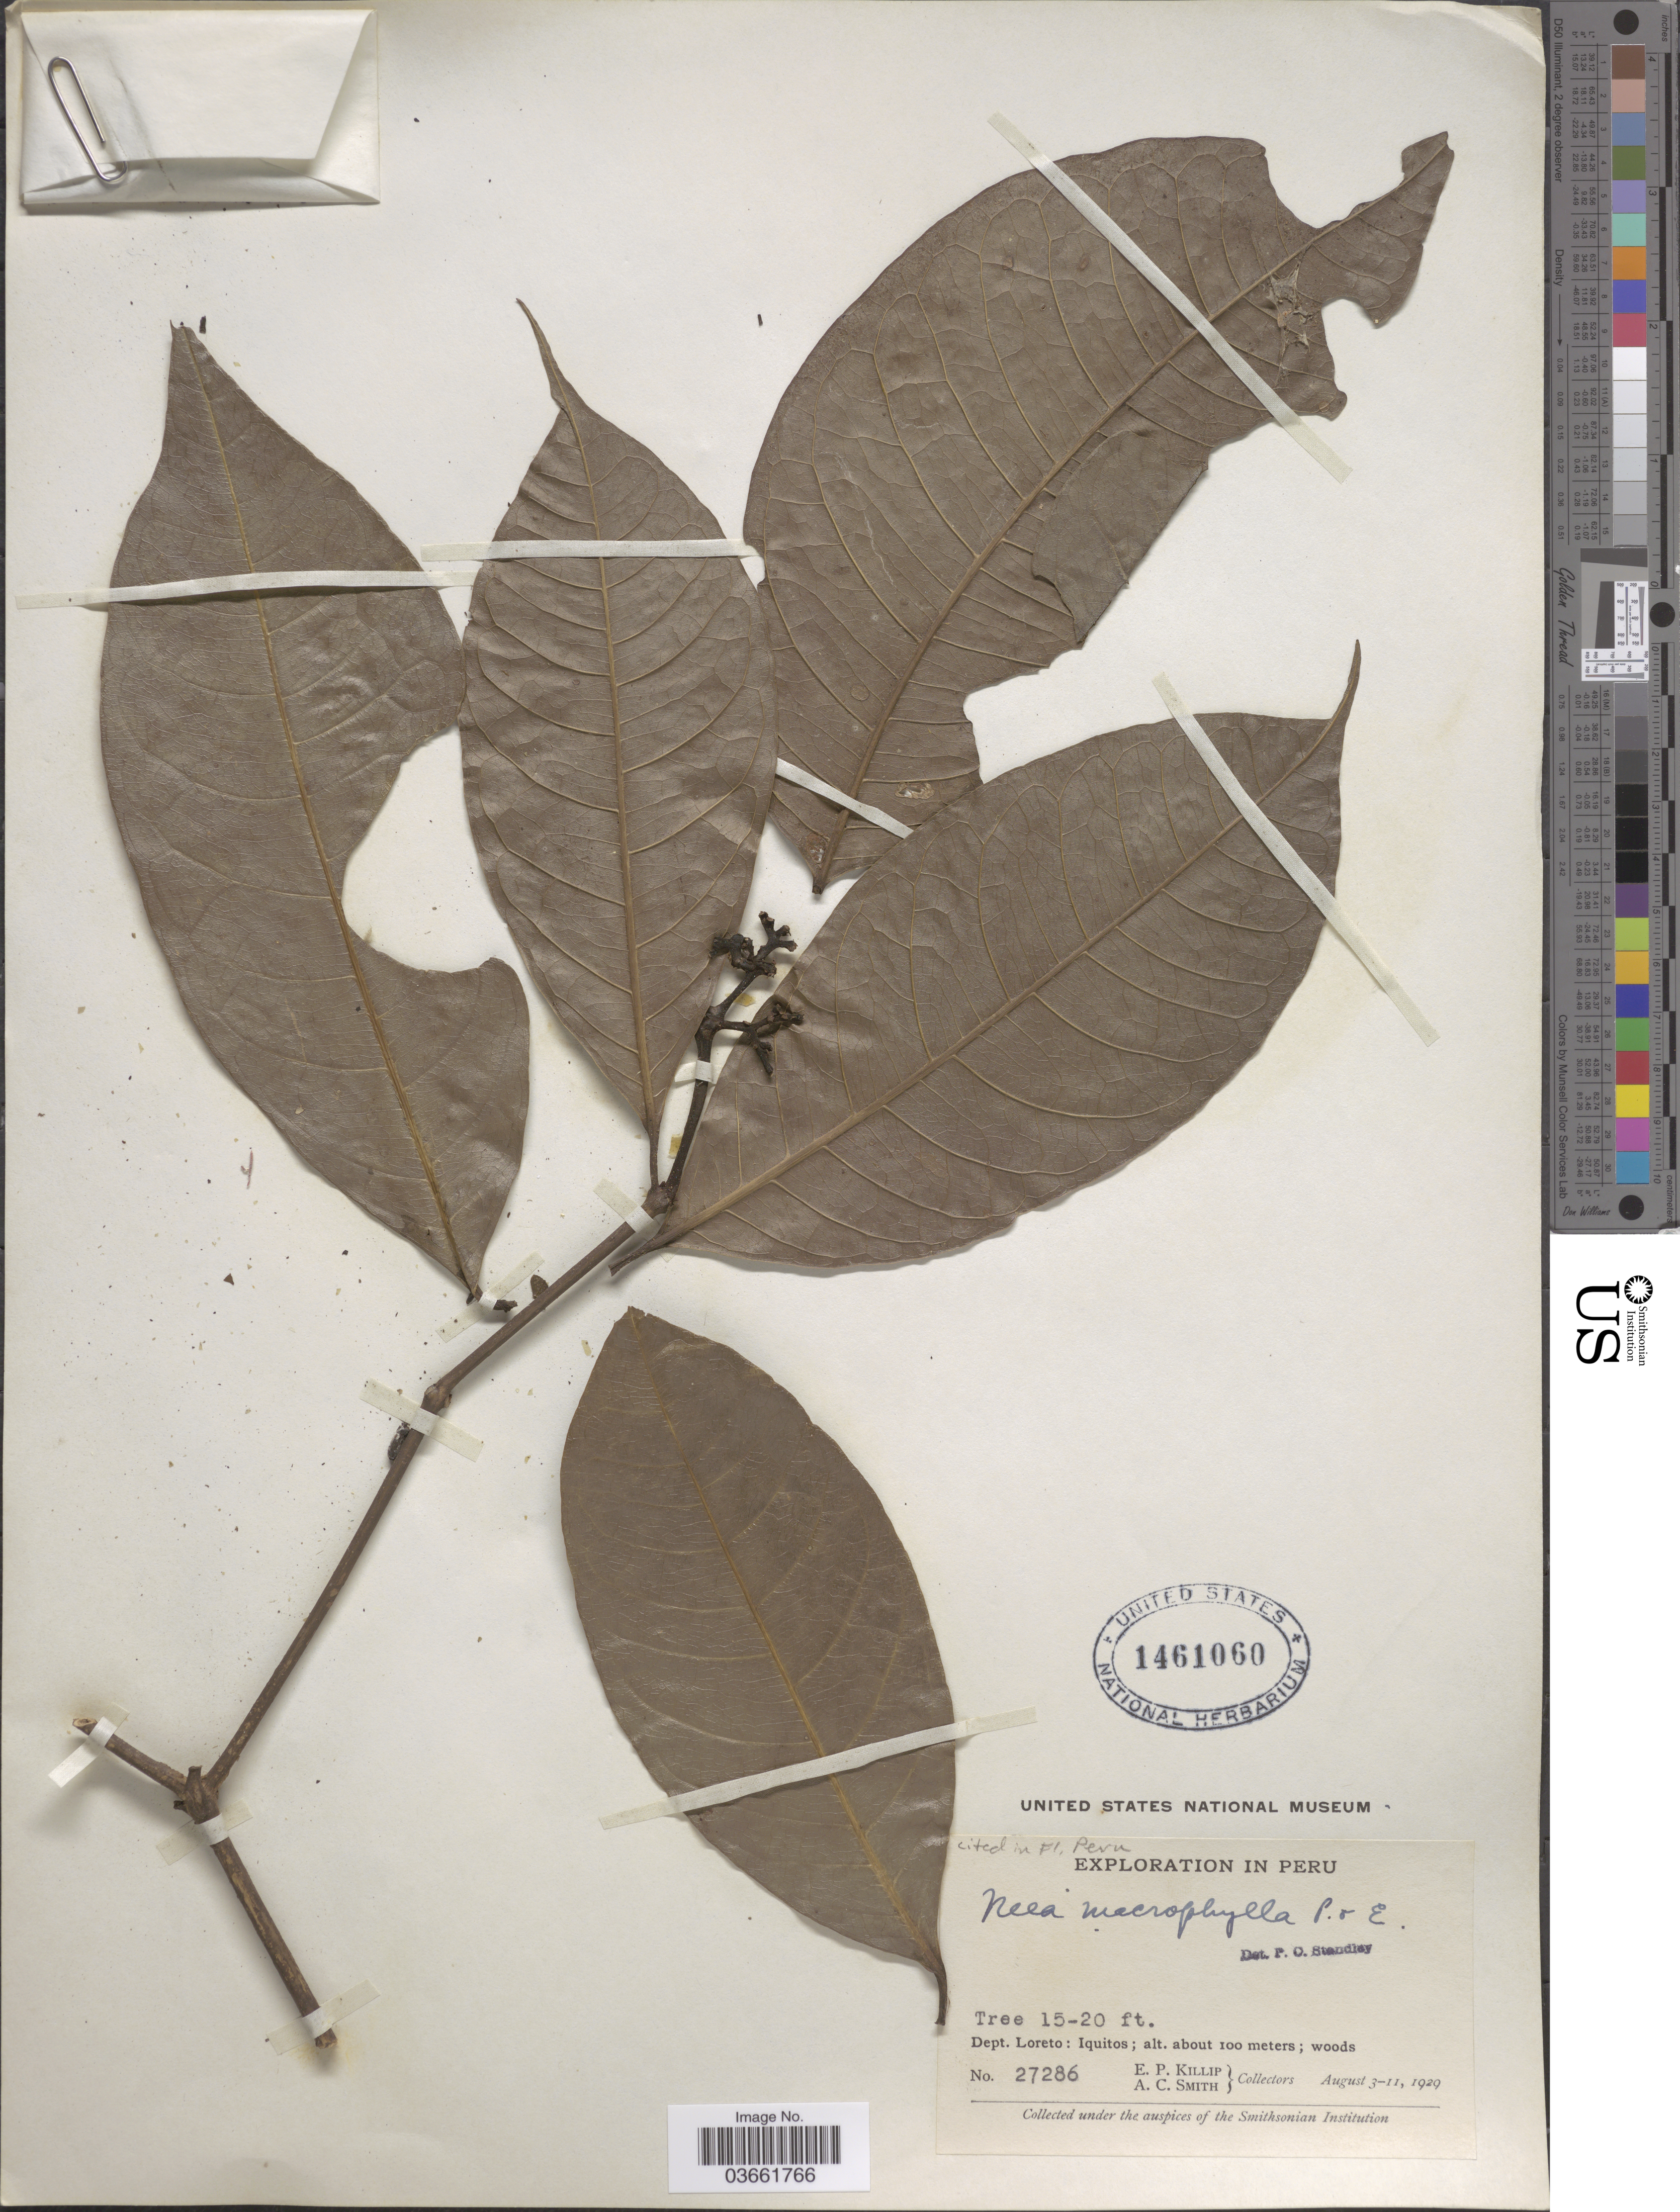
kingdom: Plantae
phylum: Tracheophyta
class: Magnoliopsida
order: Caryophyllales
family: Nyctaginaceae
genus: Neea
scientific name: Neea macrophylla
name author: Britton ex Rusby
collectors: E. P. Killip & A. C. Smith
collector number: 27286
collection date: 1929-08-03/1929-08-11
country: Peru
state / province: Loreto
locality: Dept. Loreto: Iquitos.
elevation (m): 100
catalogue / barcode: US 1461060